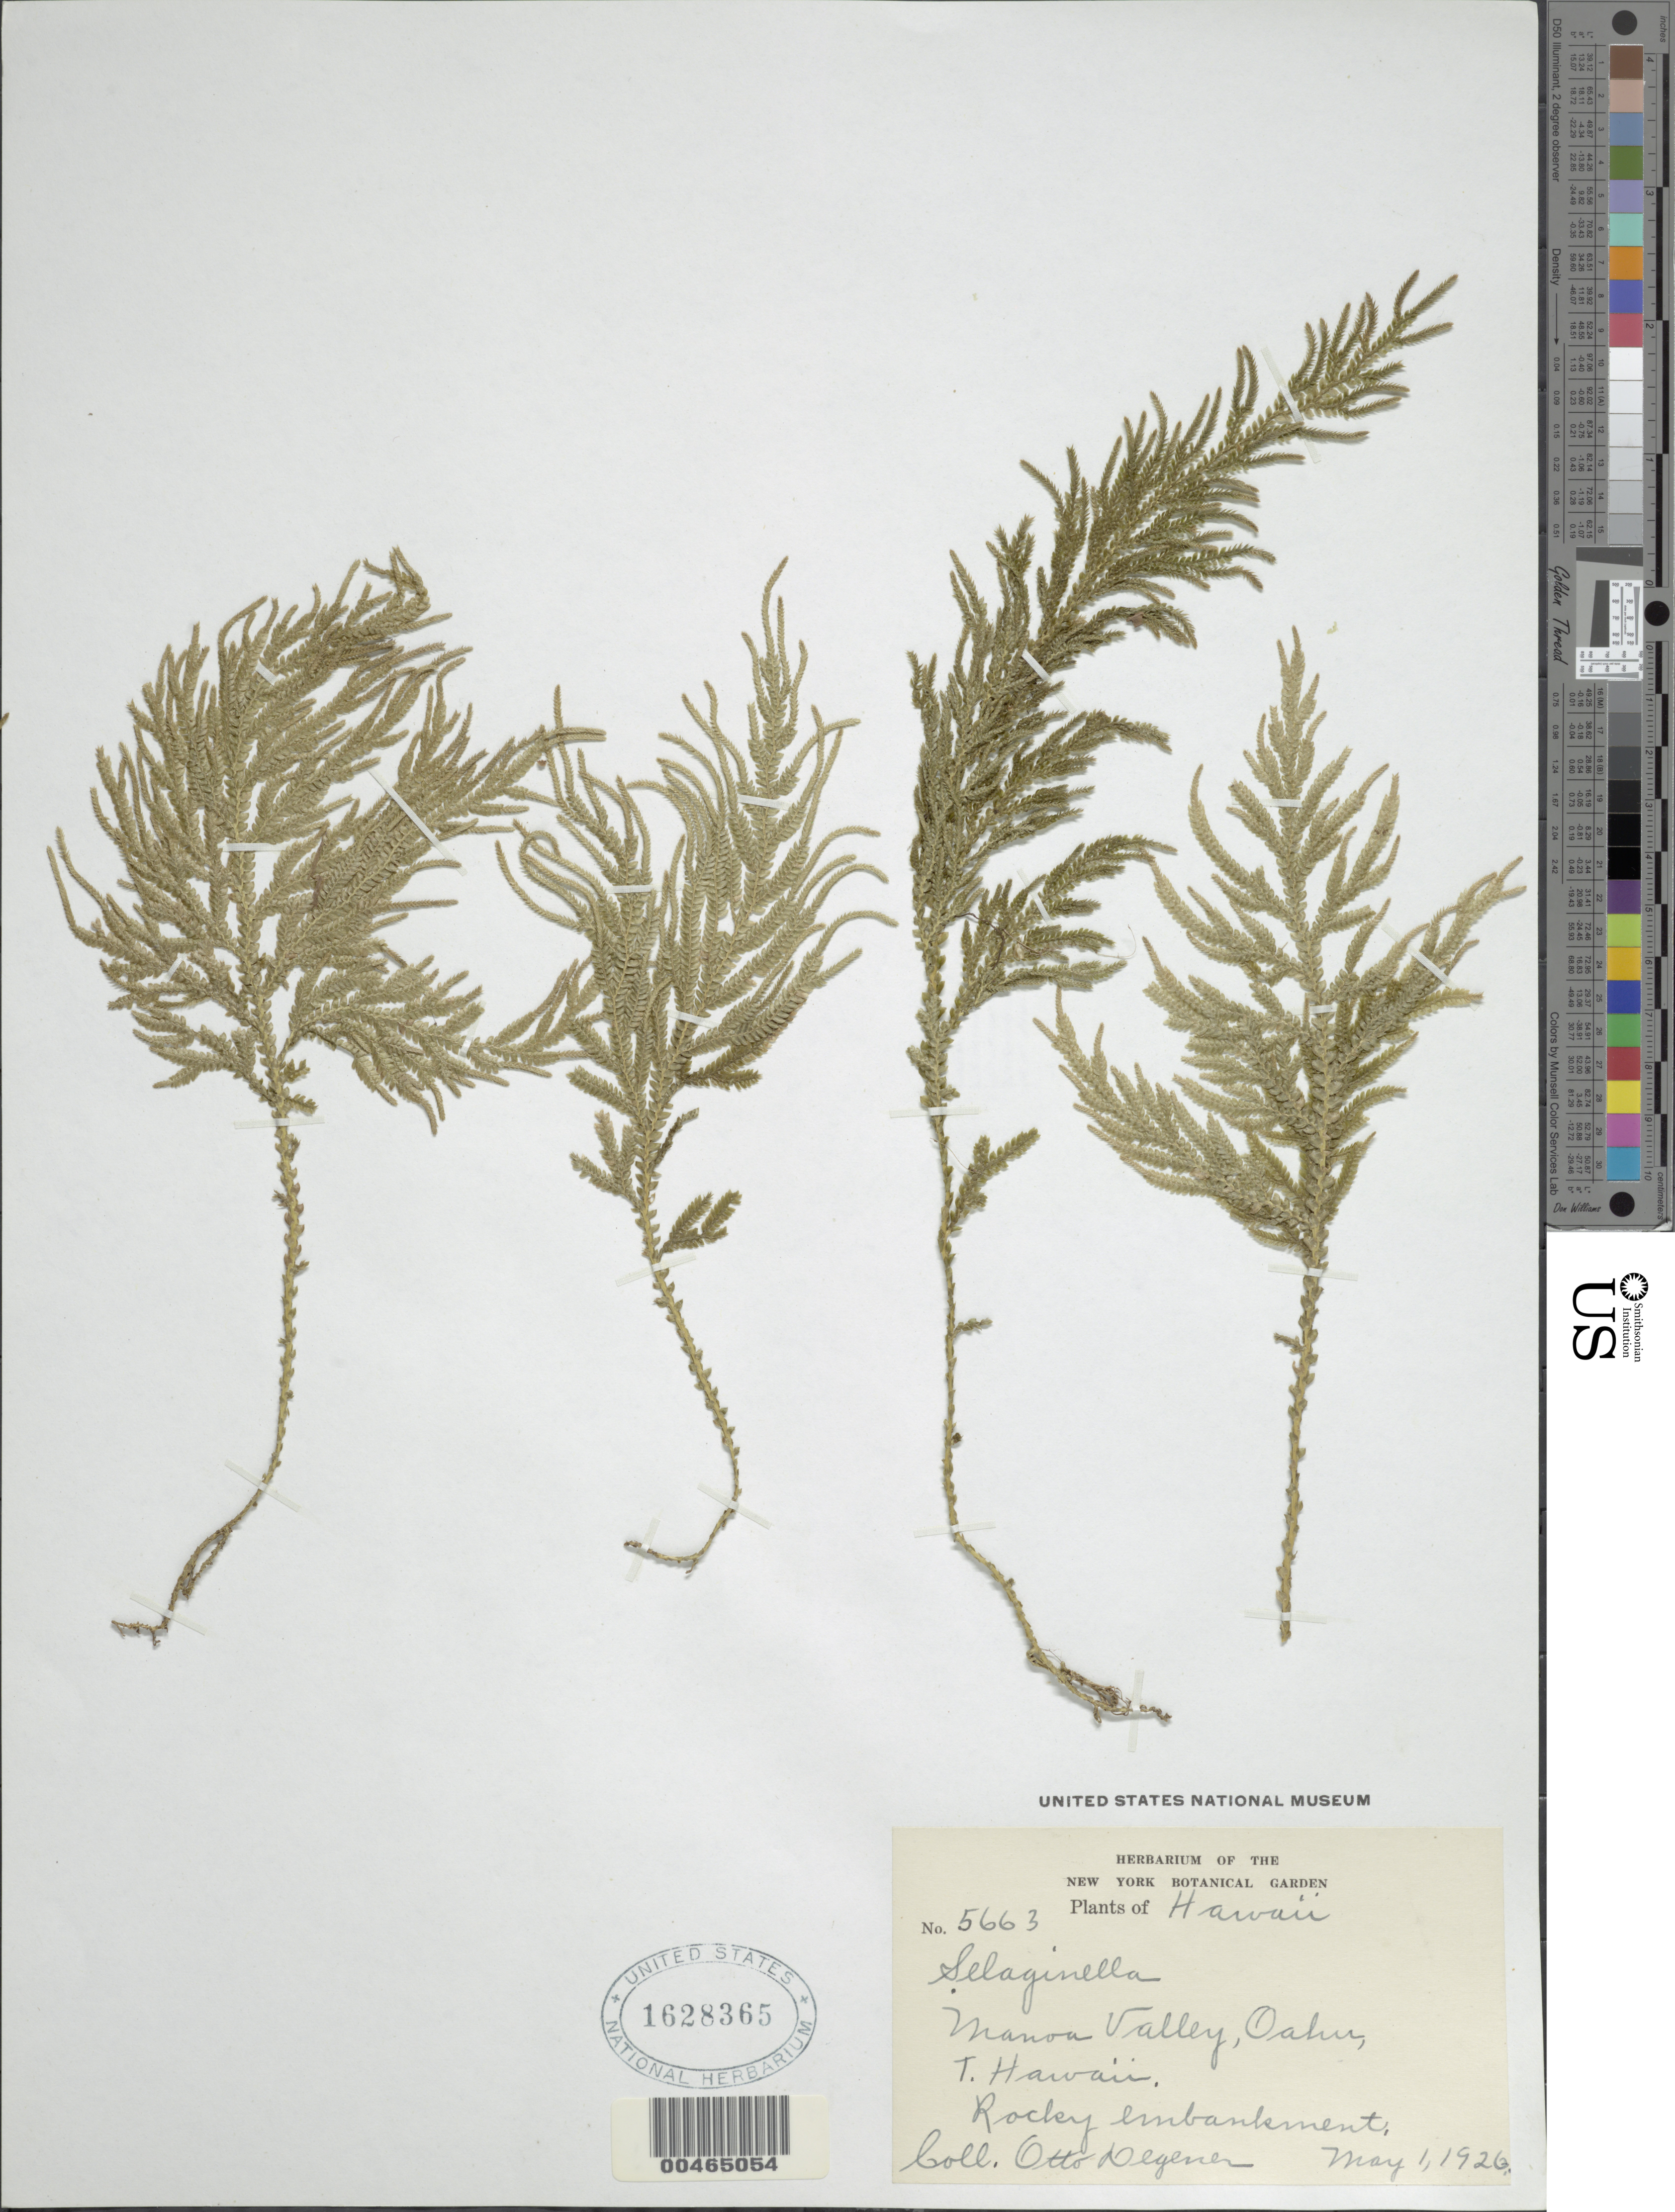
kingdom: Plantae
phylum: Tracheophyta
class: Lycopodiopsida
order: Selaginellales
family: Selaginellaceae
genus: Selaginella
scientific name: Selaginella sp.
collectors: O. Degener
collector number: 5663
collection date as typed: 1 May 1926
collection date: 1926-05-01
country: United States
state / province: Hawaii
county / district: Honolulu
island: Oahu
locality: Manoa Valley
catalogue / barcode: US 1628365